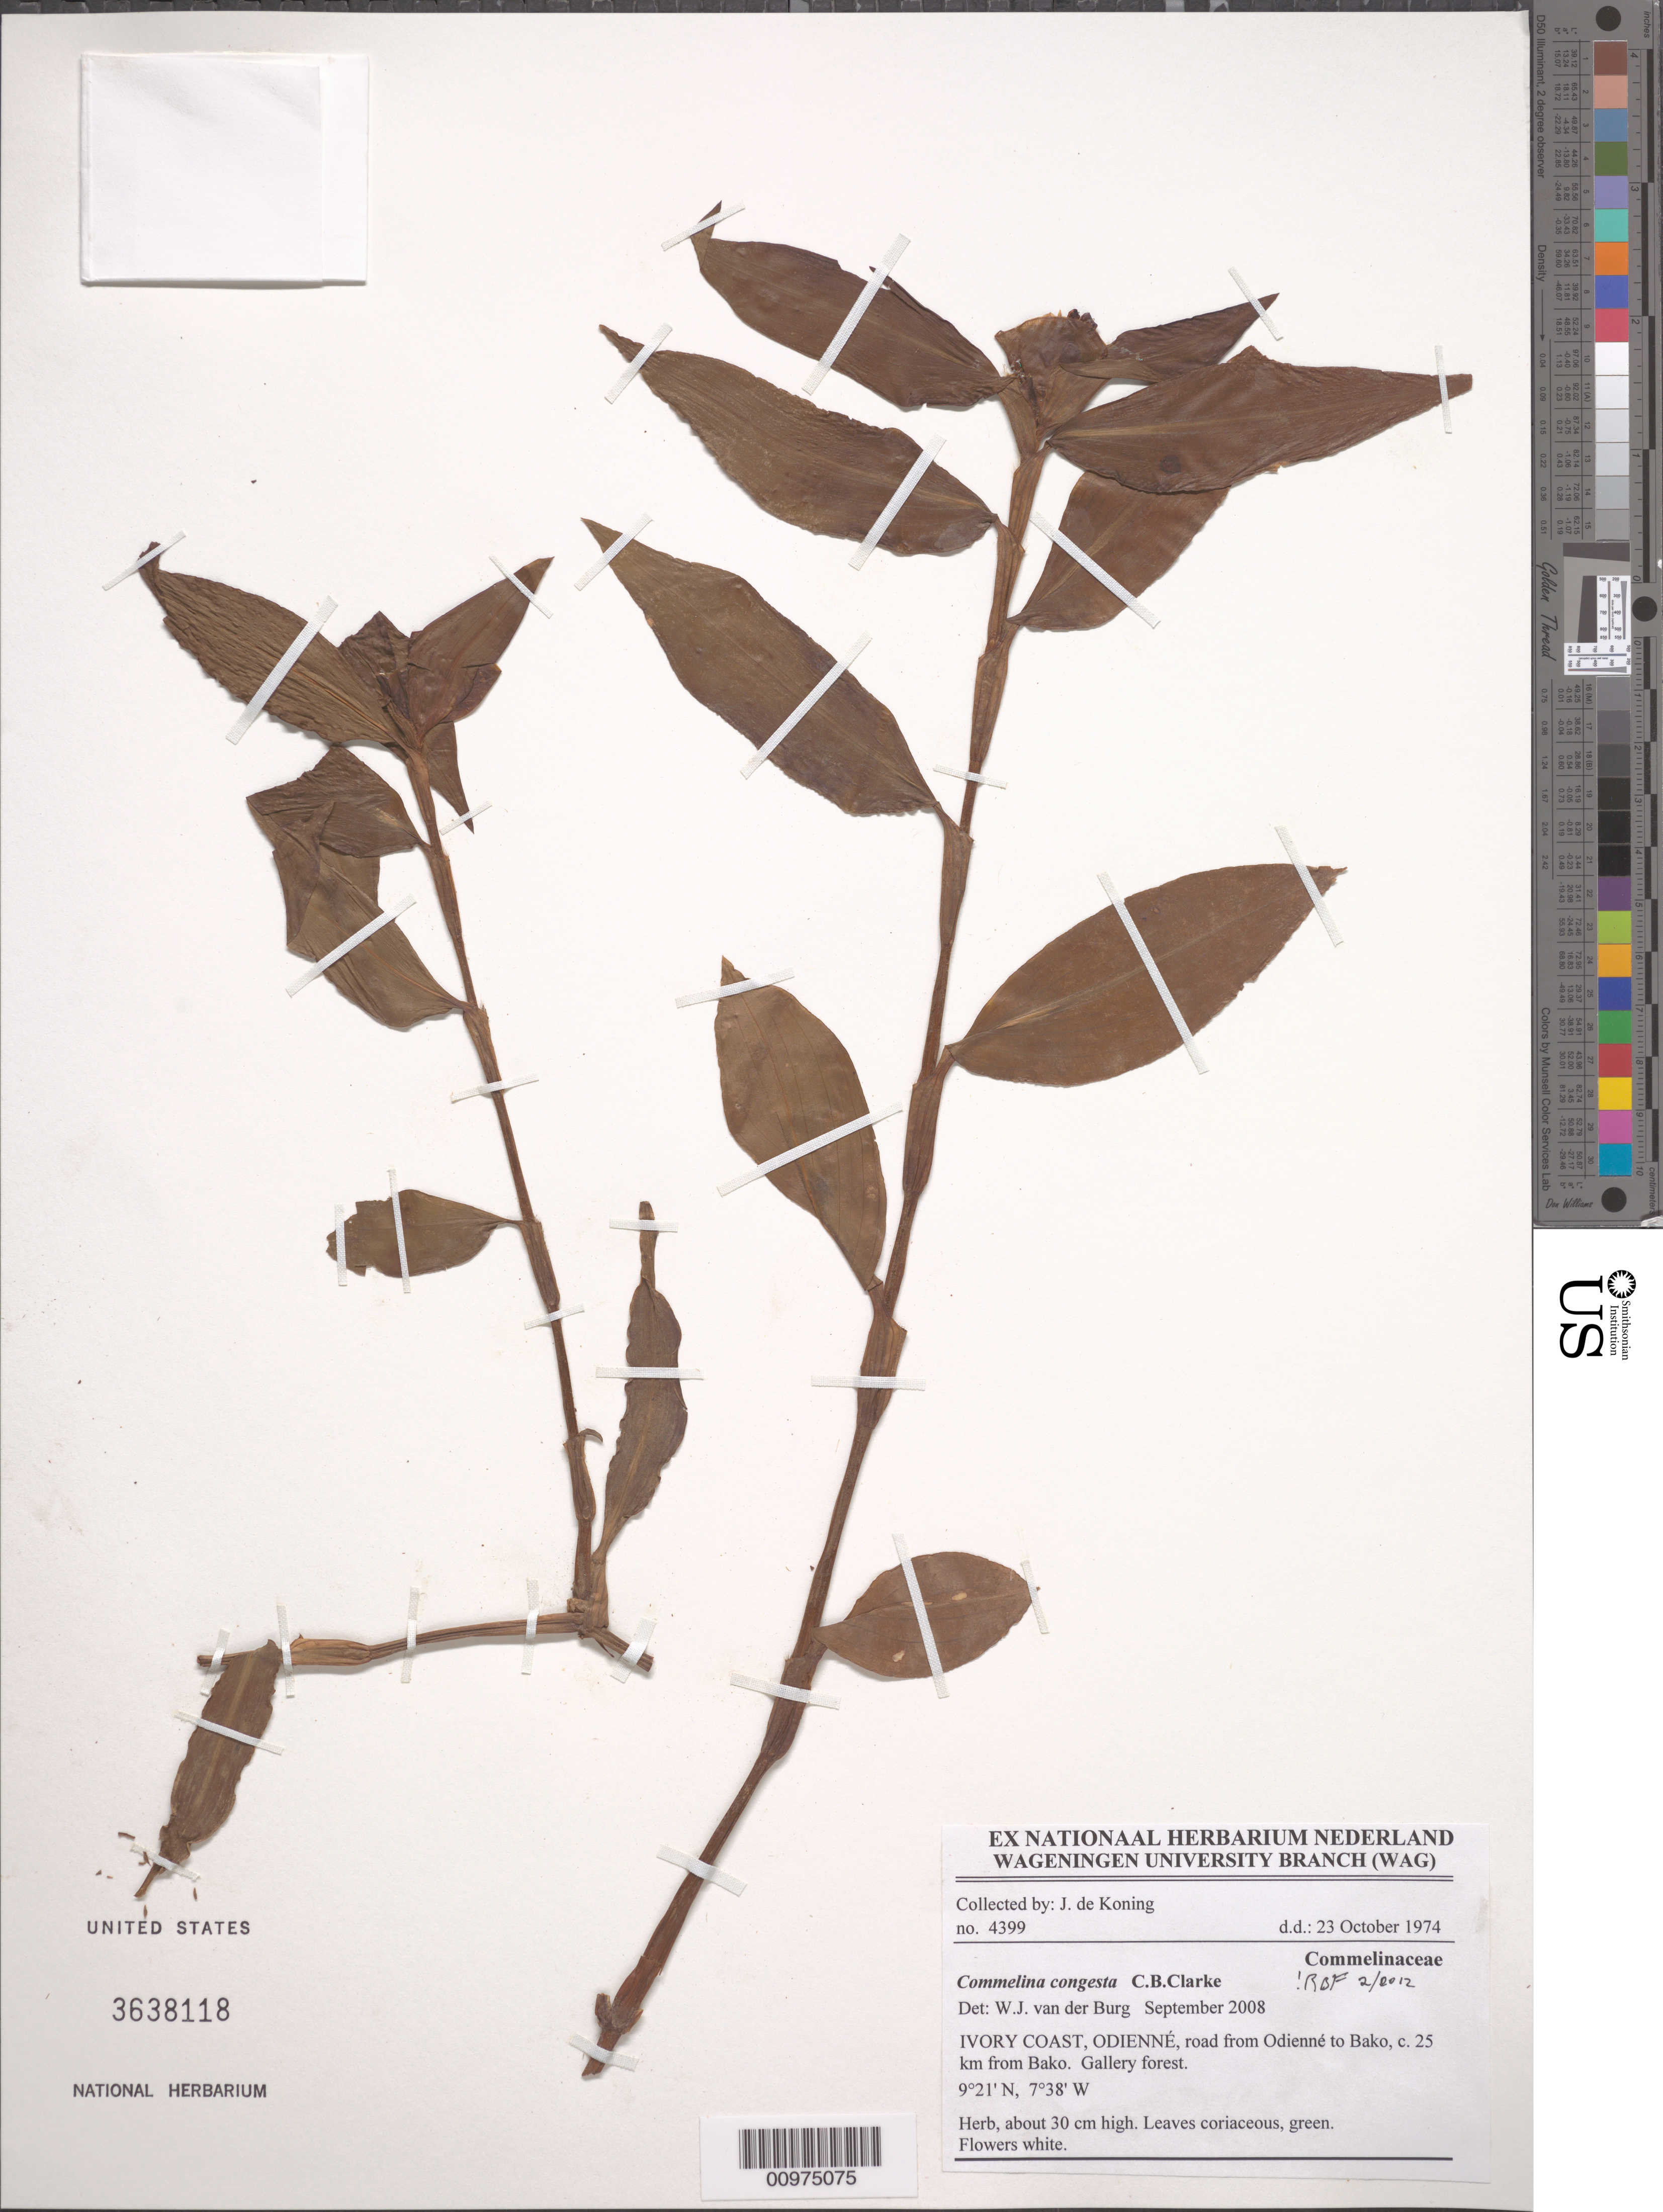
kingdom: Plantae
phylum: Tracheophyta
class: Liliopsida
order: Commelinales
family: Commelinaceae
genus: Commelina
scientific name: Commelina congesta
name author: C.B. Clarke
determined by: Faden, Robert B., (US), Smithsonian Institution - National Museum of Natural History (UNITED STATES)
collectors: J. de Koning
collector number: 4399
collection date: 1974-10-23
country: Ivory Coast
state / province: Denguélé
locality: road from Odienné to Bako, c. 25 km from Bako.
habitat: Gallery forestl.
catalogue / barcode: US 3638118